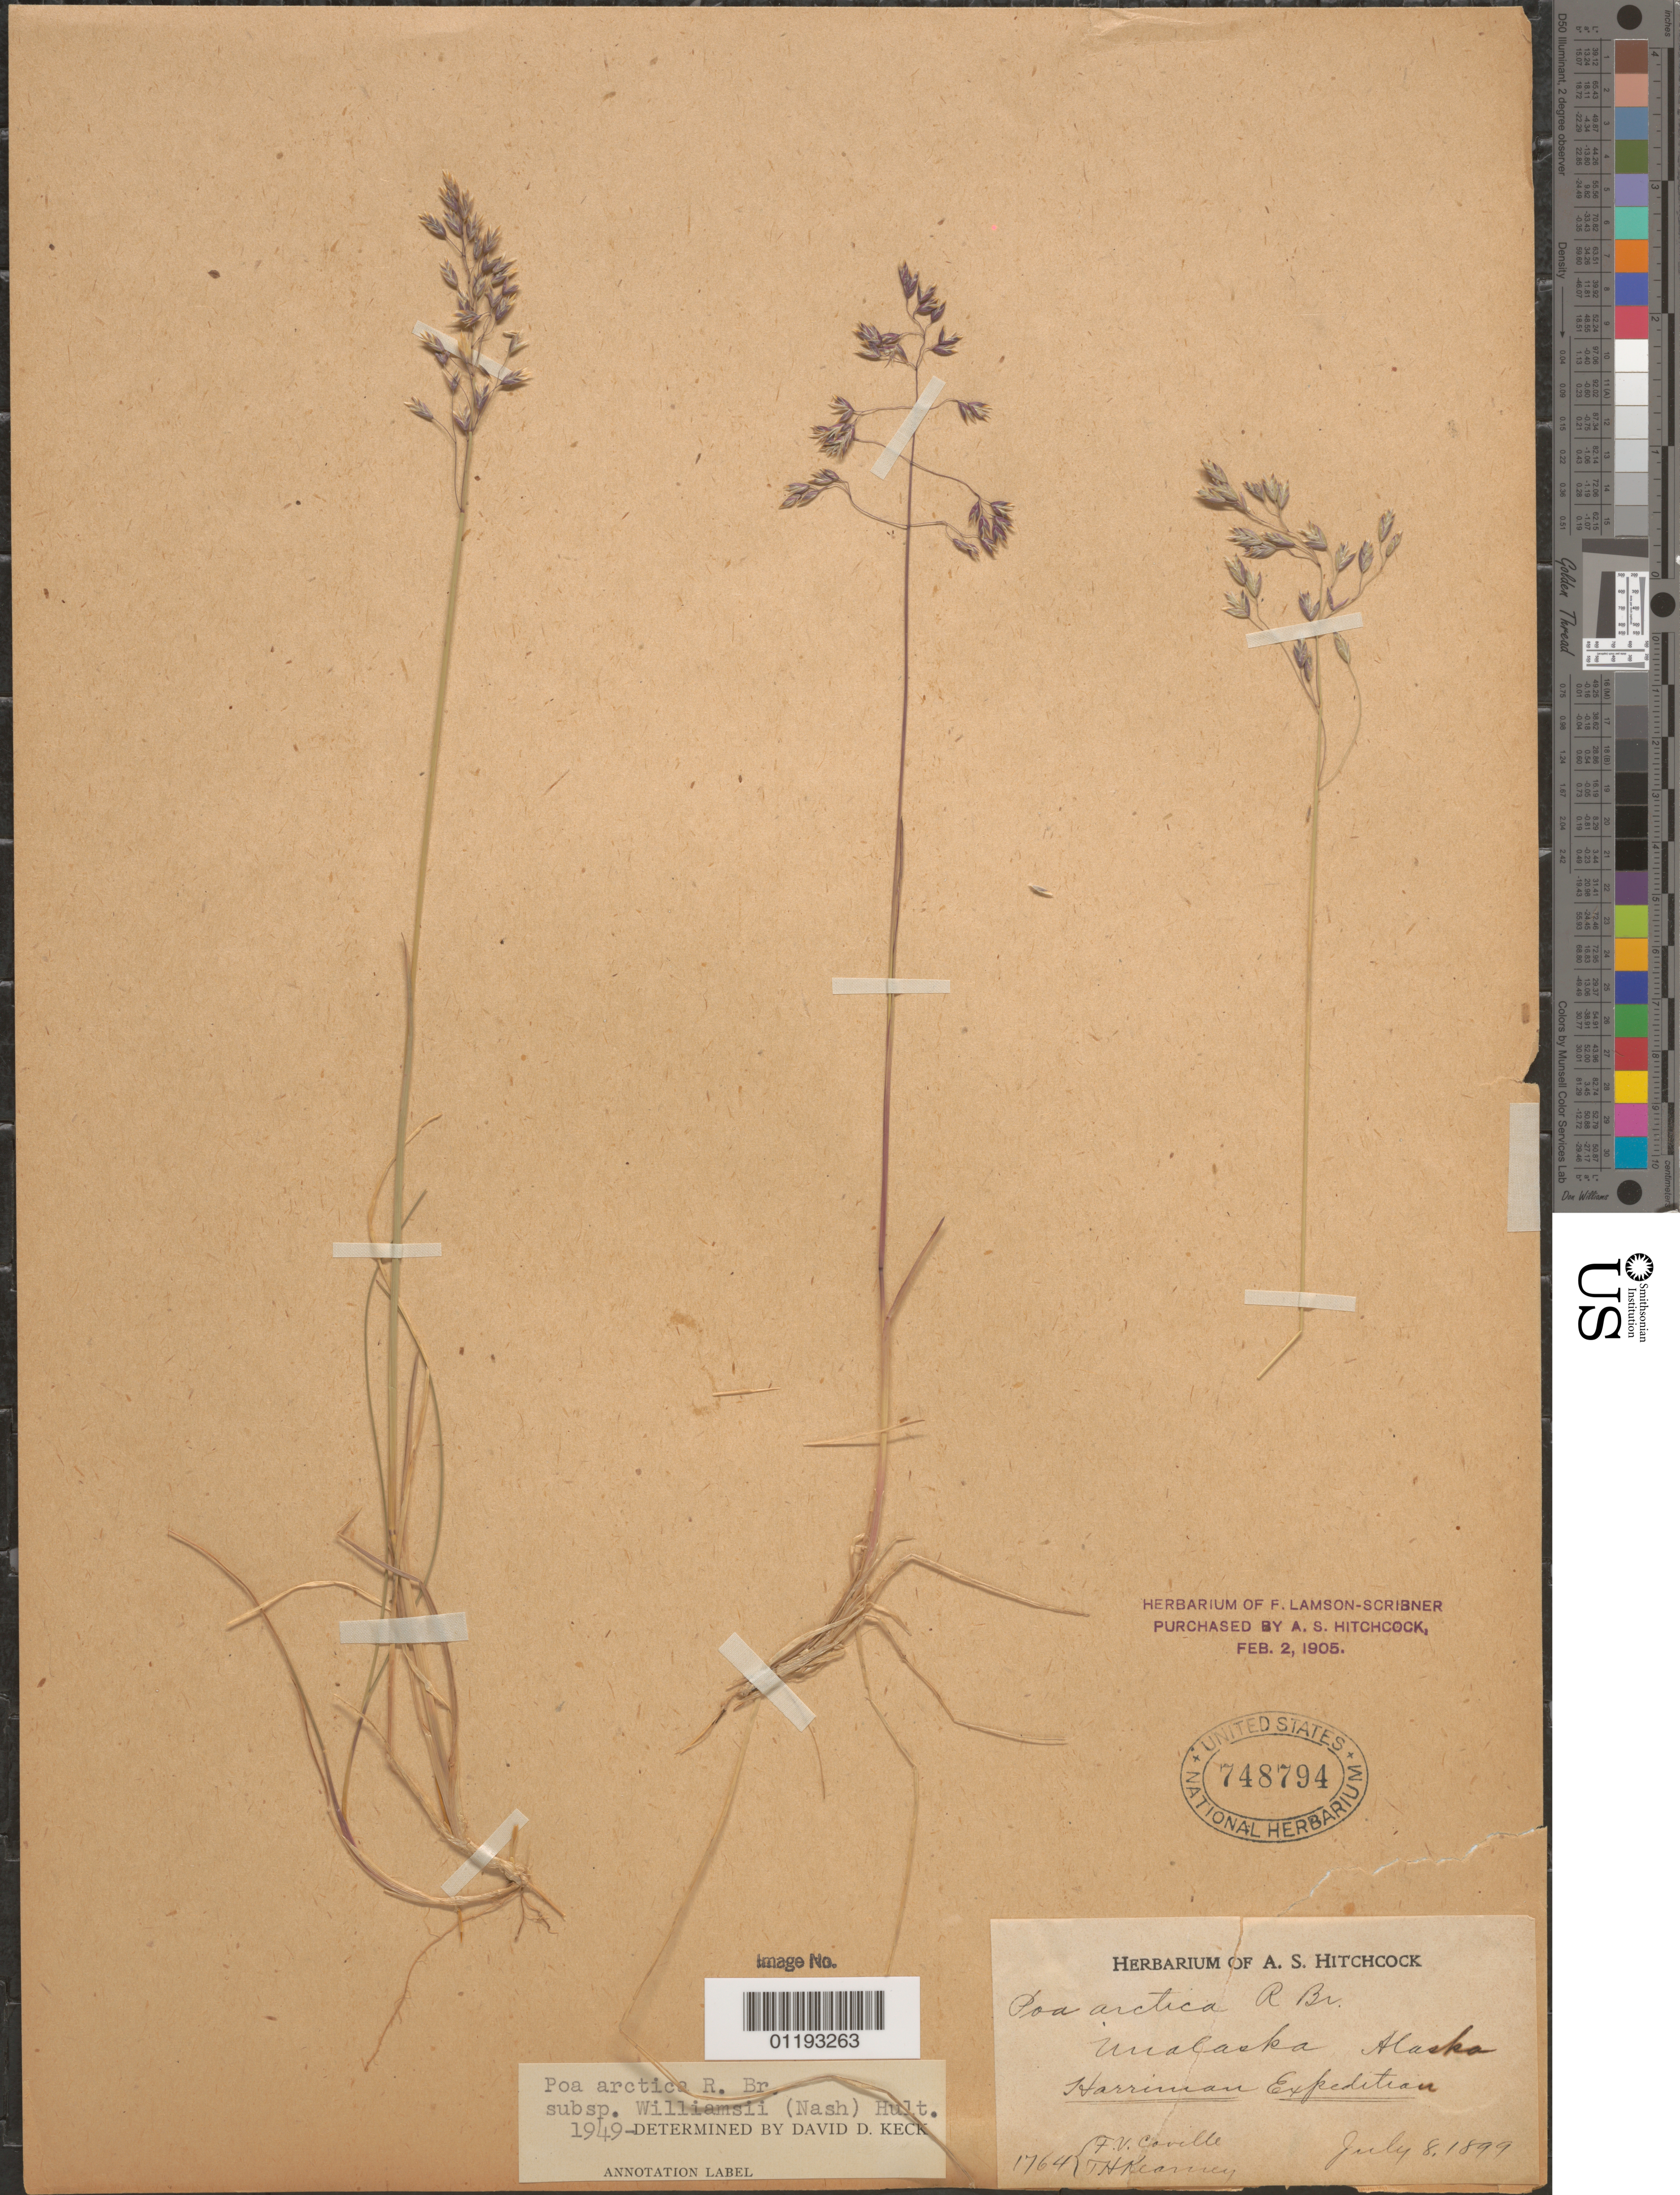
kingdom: Plantae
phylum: Tracheophyta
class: Liliopsida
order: Poales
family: Poaceae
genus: Poa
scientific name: Poa arctica subsp. williamsii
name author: (Nash) Hultén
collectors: F. V. Coville & T. H. Kearney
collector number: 1764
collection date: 1899-07-08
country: United States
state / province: Alaska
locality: Unalaska.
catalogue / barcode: US 748794